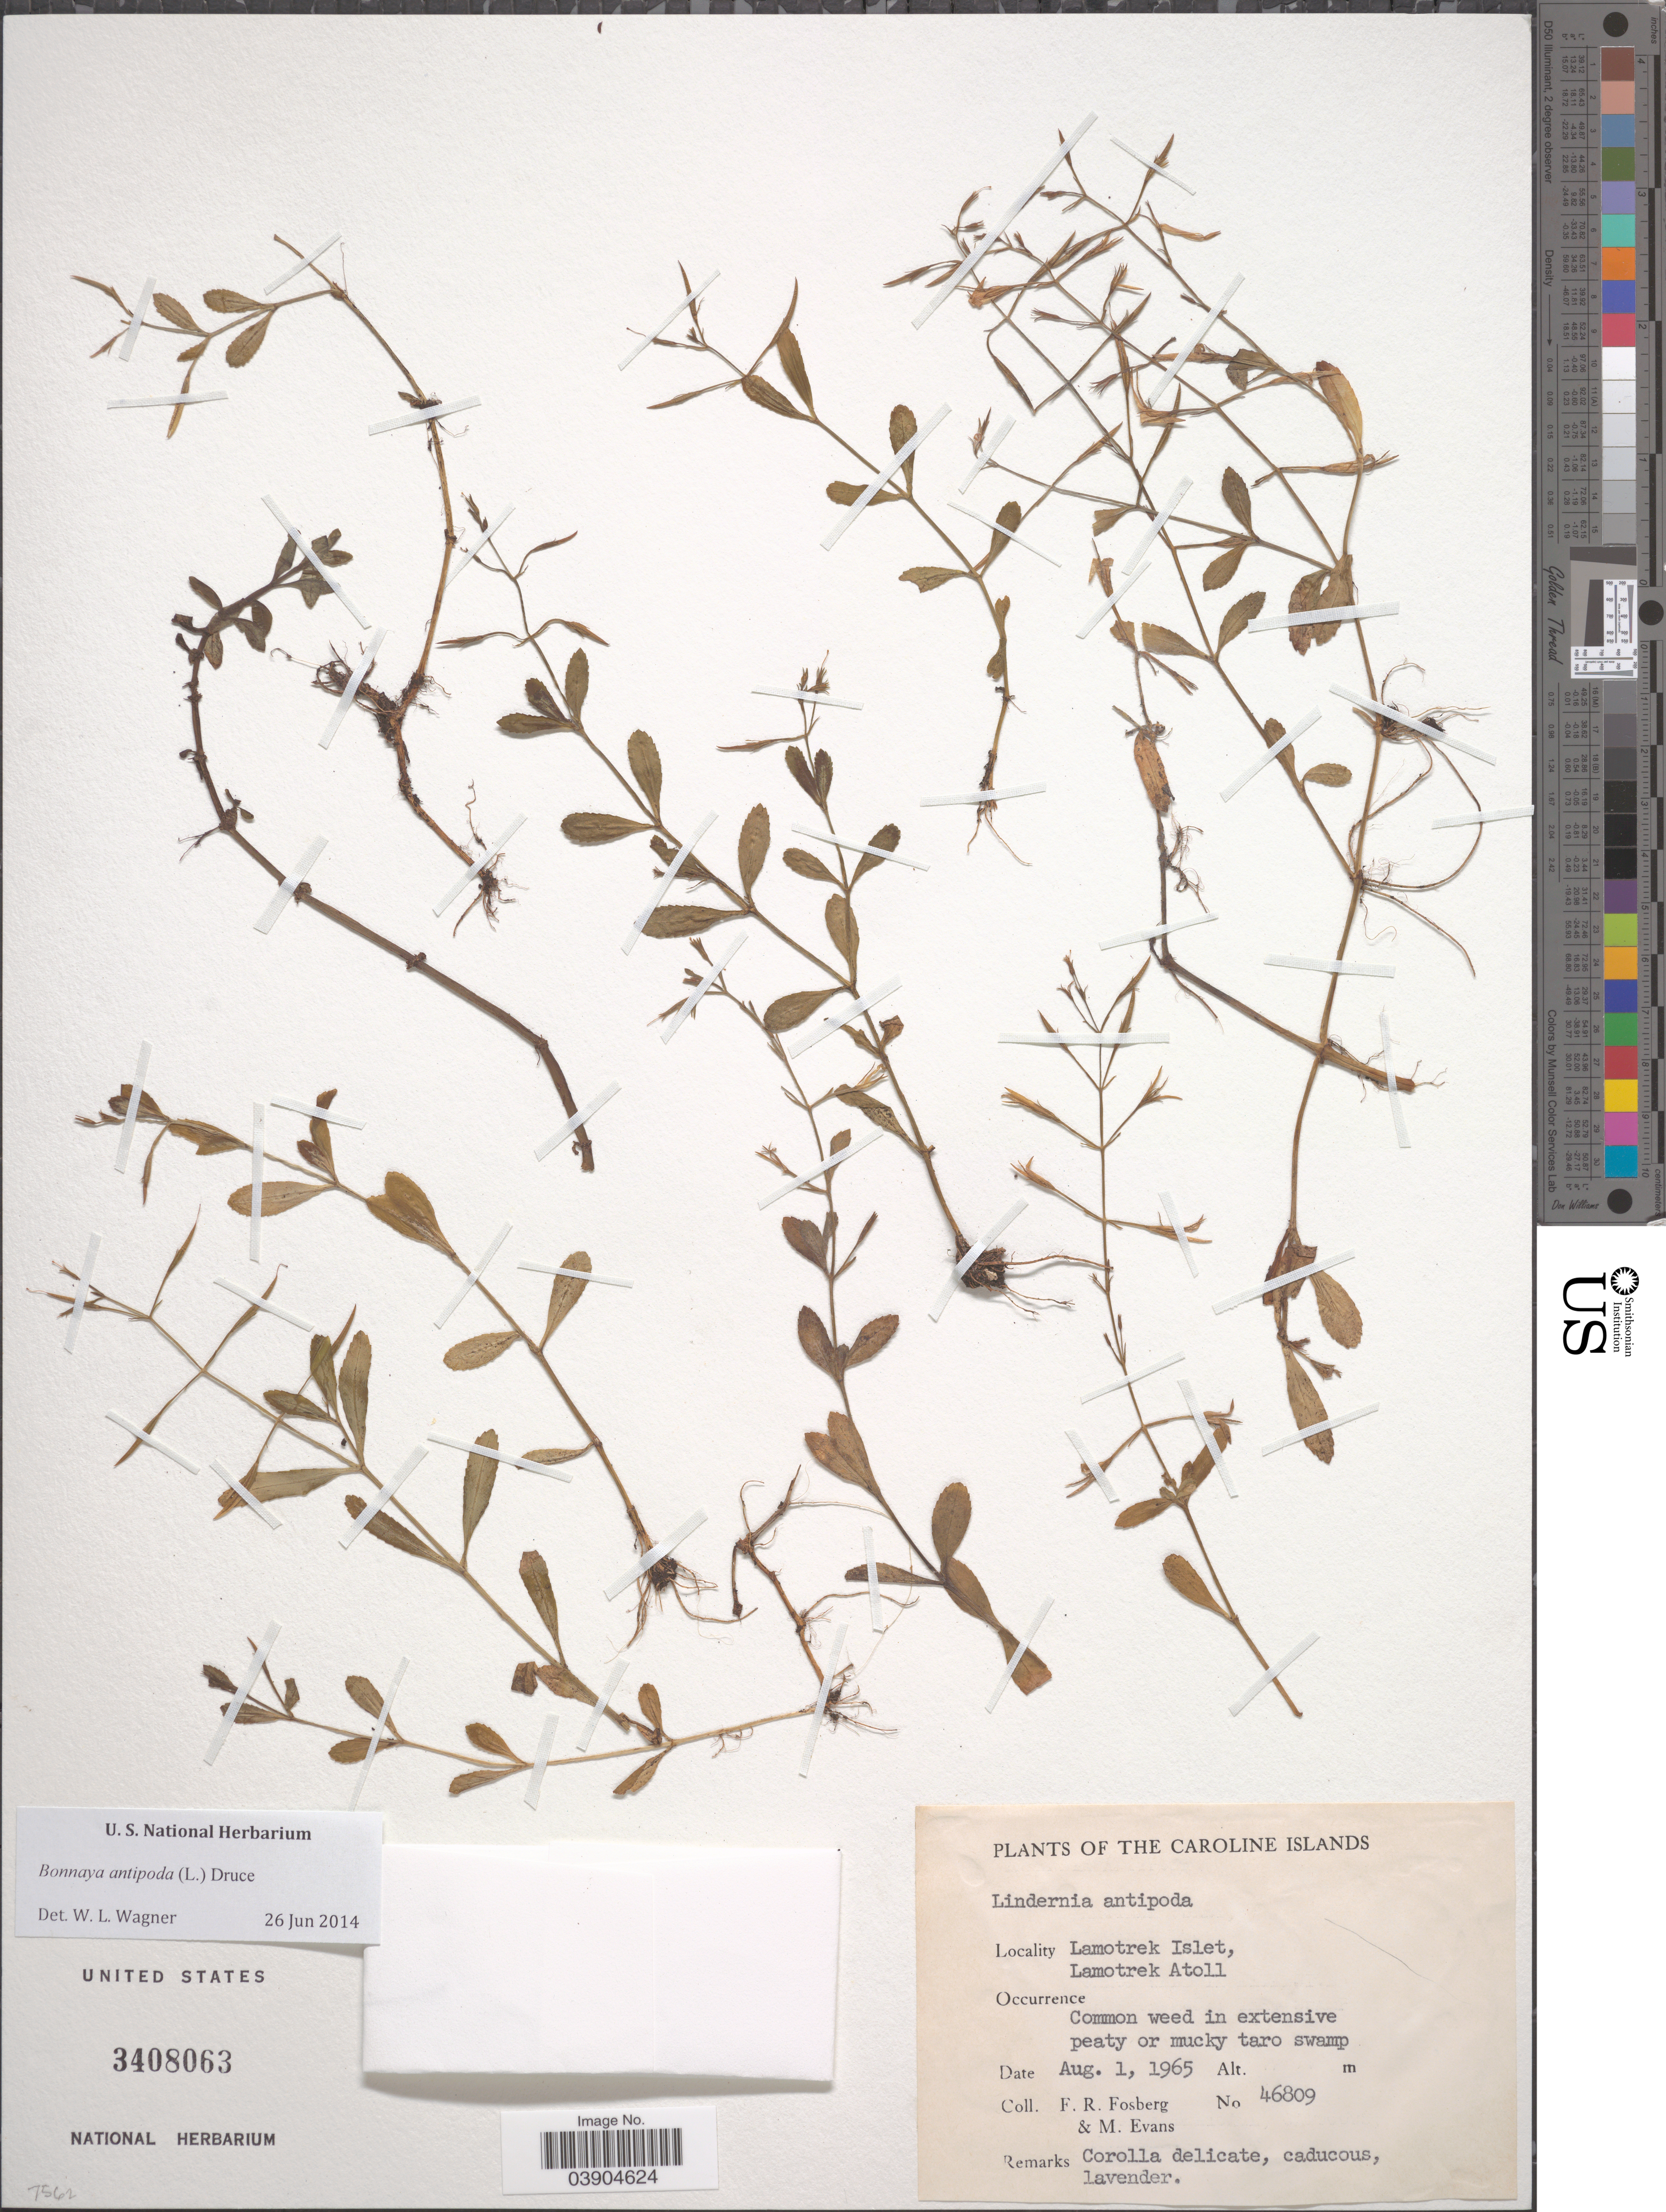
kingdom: Plantae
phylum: Tracheophyta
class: Magnoliopsida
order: Lamiales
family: Linderniaceae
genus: Lindernia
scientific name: Lindernia antipoda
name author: (L.) Alston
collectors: F. R. Fosberg & M. Evans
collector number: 46809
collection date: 1965-08-01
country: Micronesia, Federated States of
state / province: Yap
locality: The Caroline Islands. Lamotrek Islet, Lamotrek Atoll.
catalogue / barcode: US 3408063